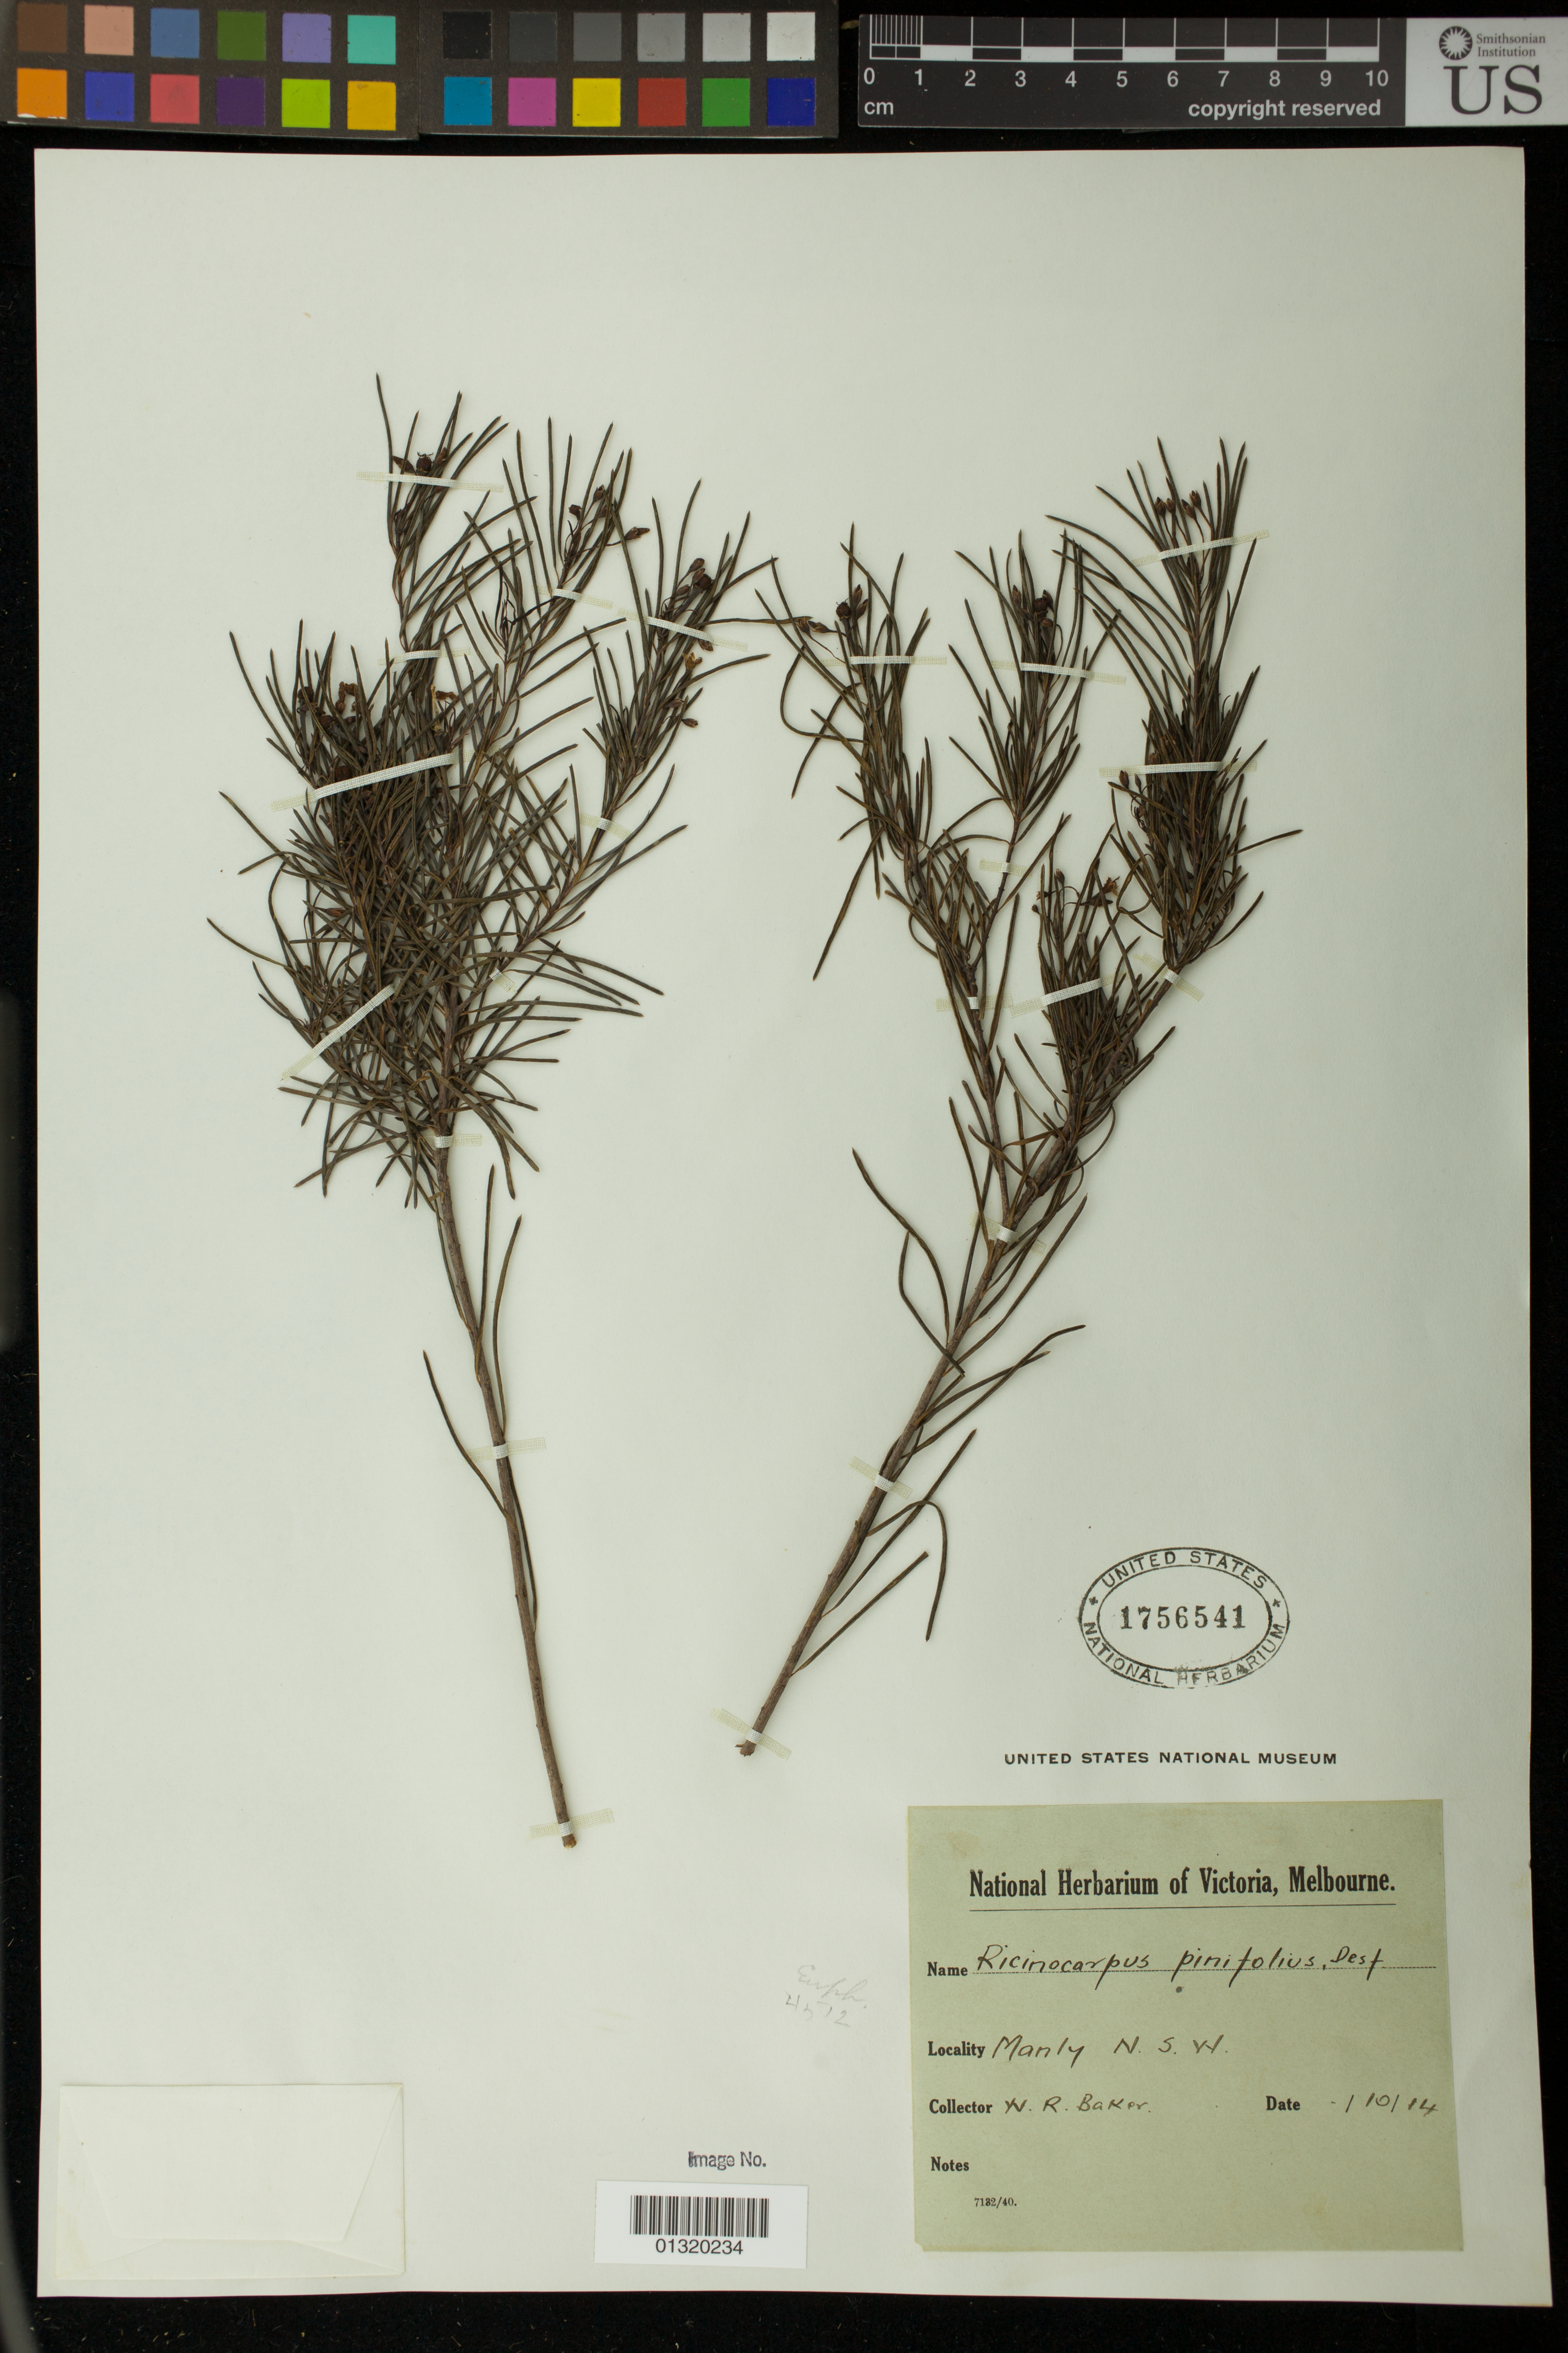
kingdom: Plantae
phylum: Tracheophyta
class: Magnoliopsida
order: Malpighiales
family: Euphorbiaceae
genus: Ricinocarpos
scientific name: Ricinocarpos pinifolius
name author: Desf.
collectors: W. Baker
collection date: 1914-10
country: Australia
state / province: New South Wales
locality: Manly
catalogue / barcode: US 1756541